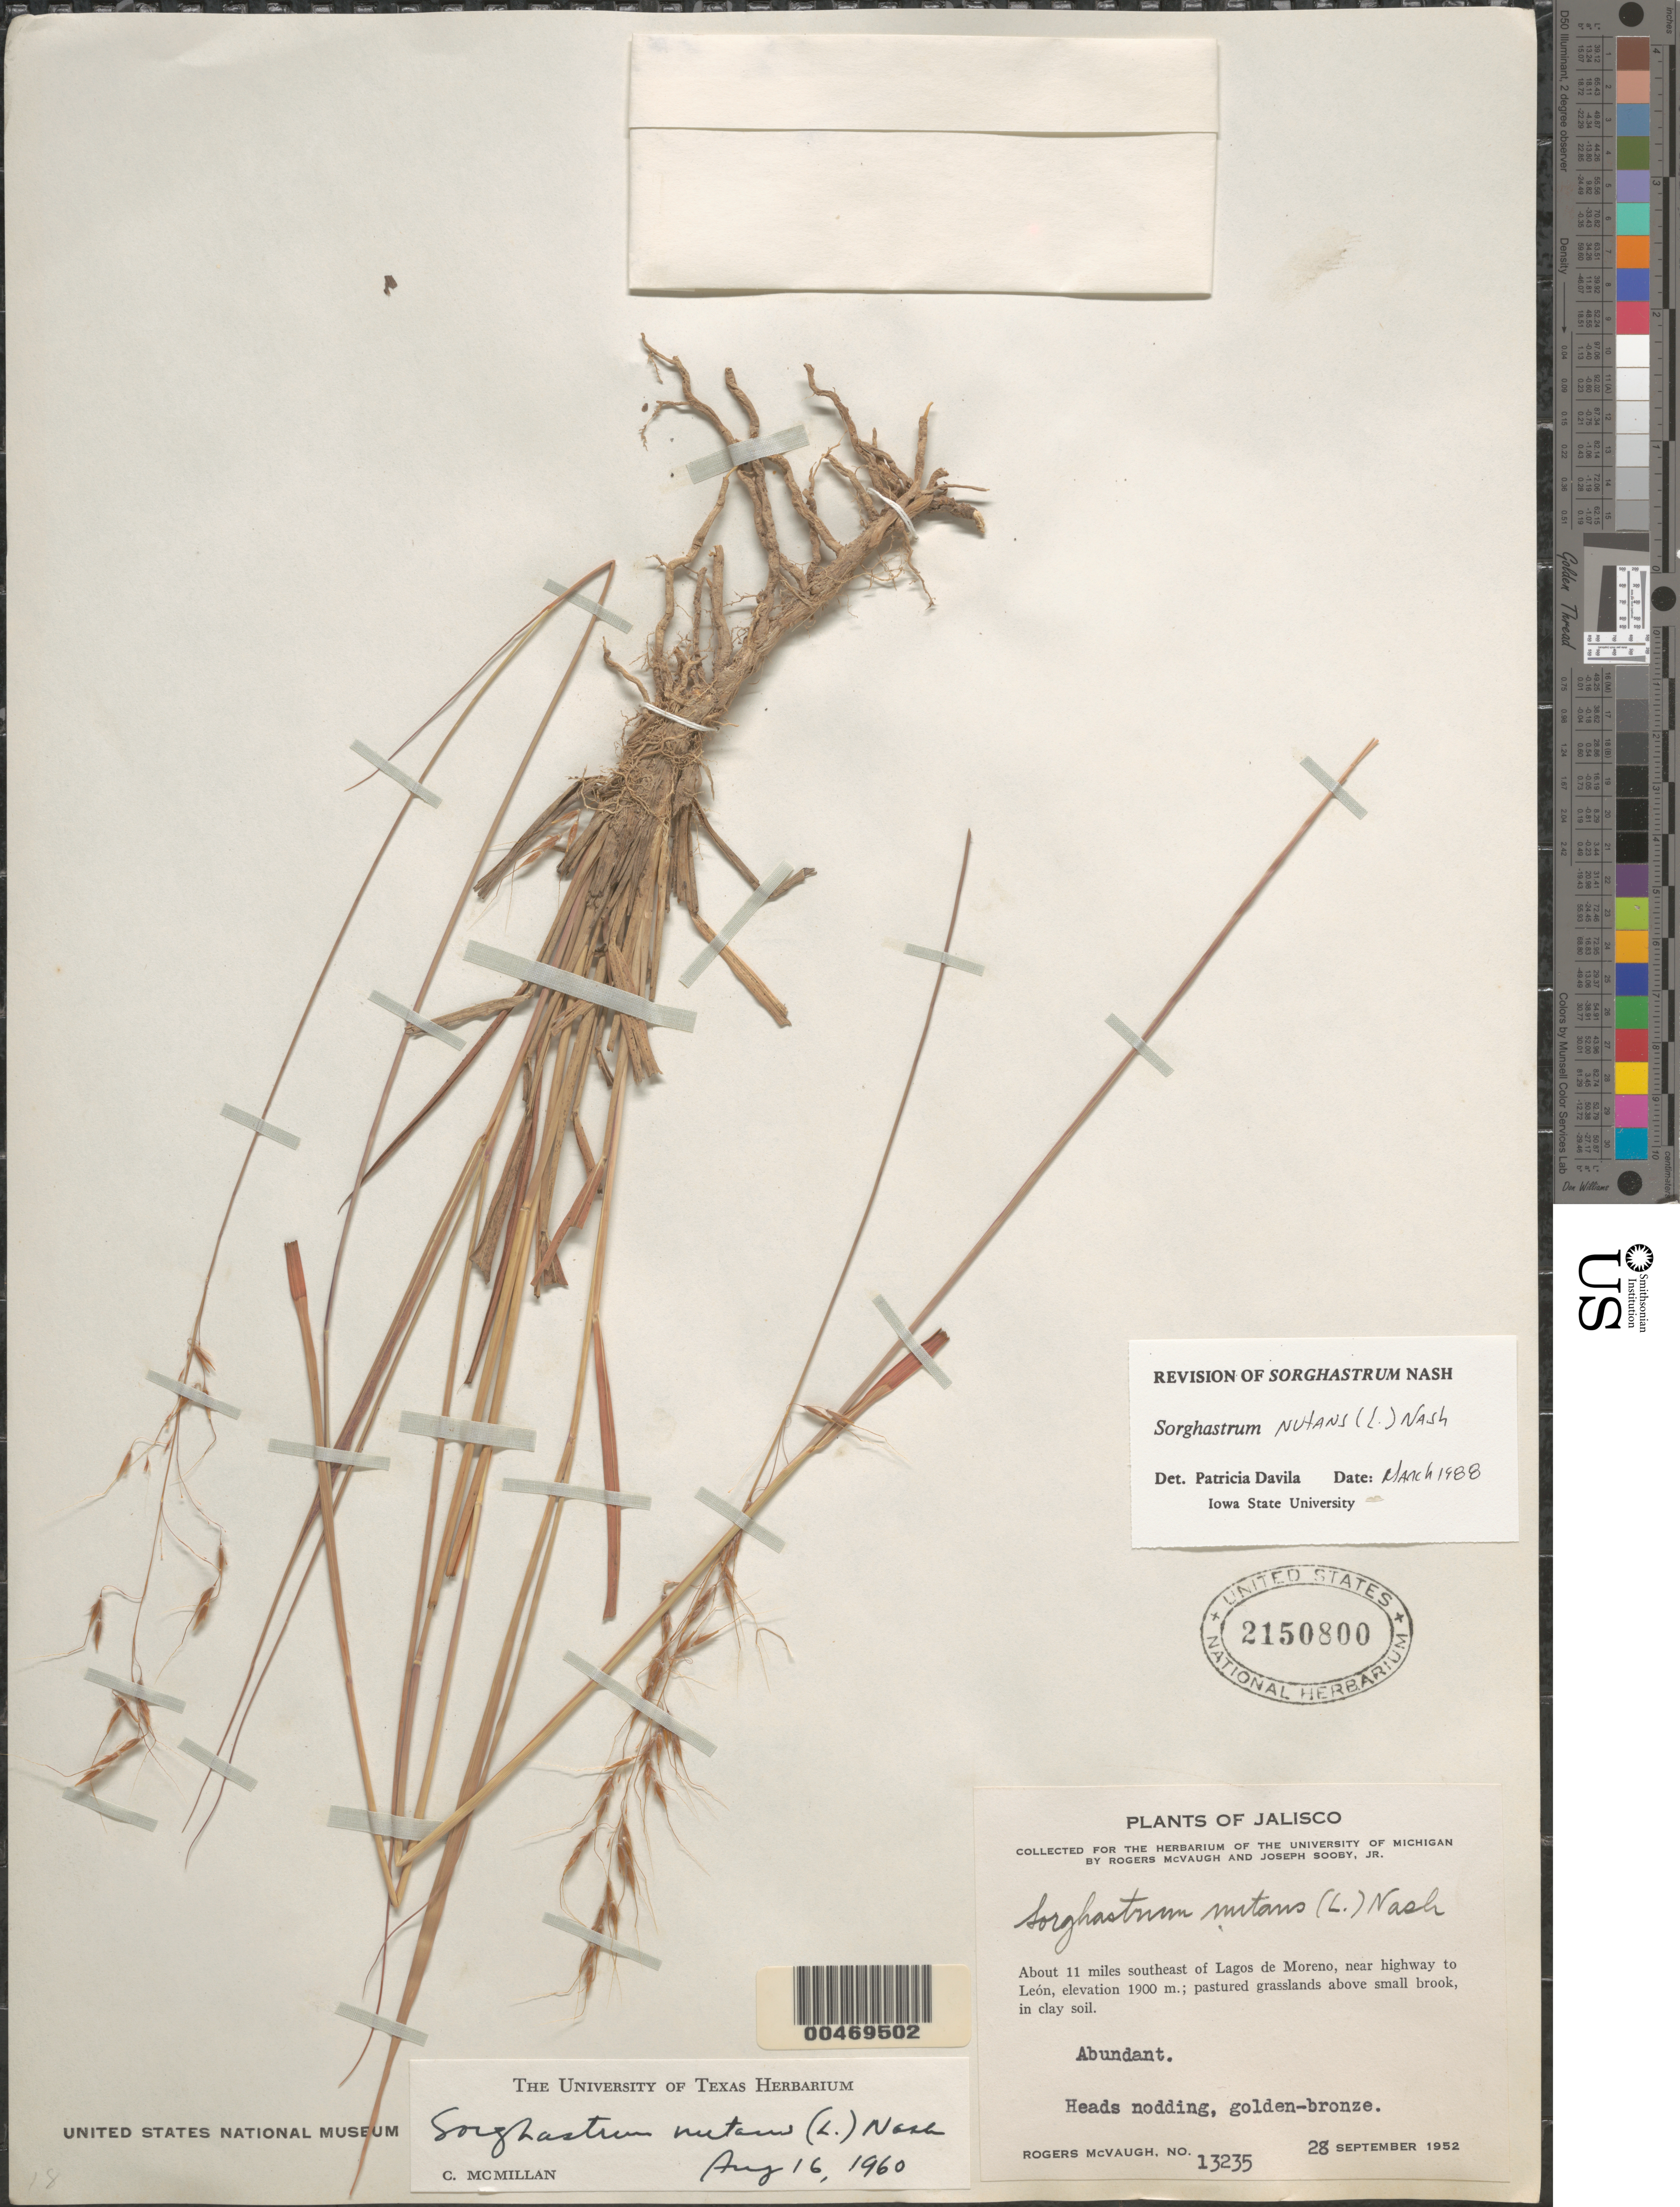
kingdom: Plantae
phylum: Tracheophyta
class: Liliopsida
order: Poales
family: Poaceae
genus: Sorghastrum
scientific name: Sorghastrum nutans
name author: (L.) Nash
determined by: Dávila, P. D.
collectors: R. McVaugh & J. Sooby Jr.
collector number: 13235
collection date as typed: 28 Sep 1952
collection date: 1952-09-28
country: Mexico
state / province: Jalisco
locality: About 11 mi SE of Lagos de Moreno, near hwy to León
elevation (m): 1900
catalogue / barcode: US 2150800